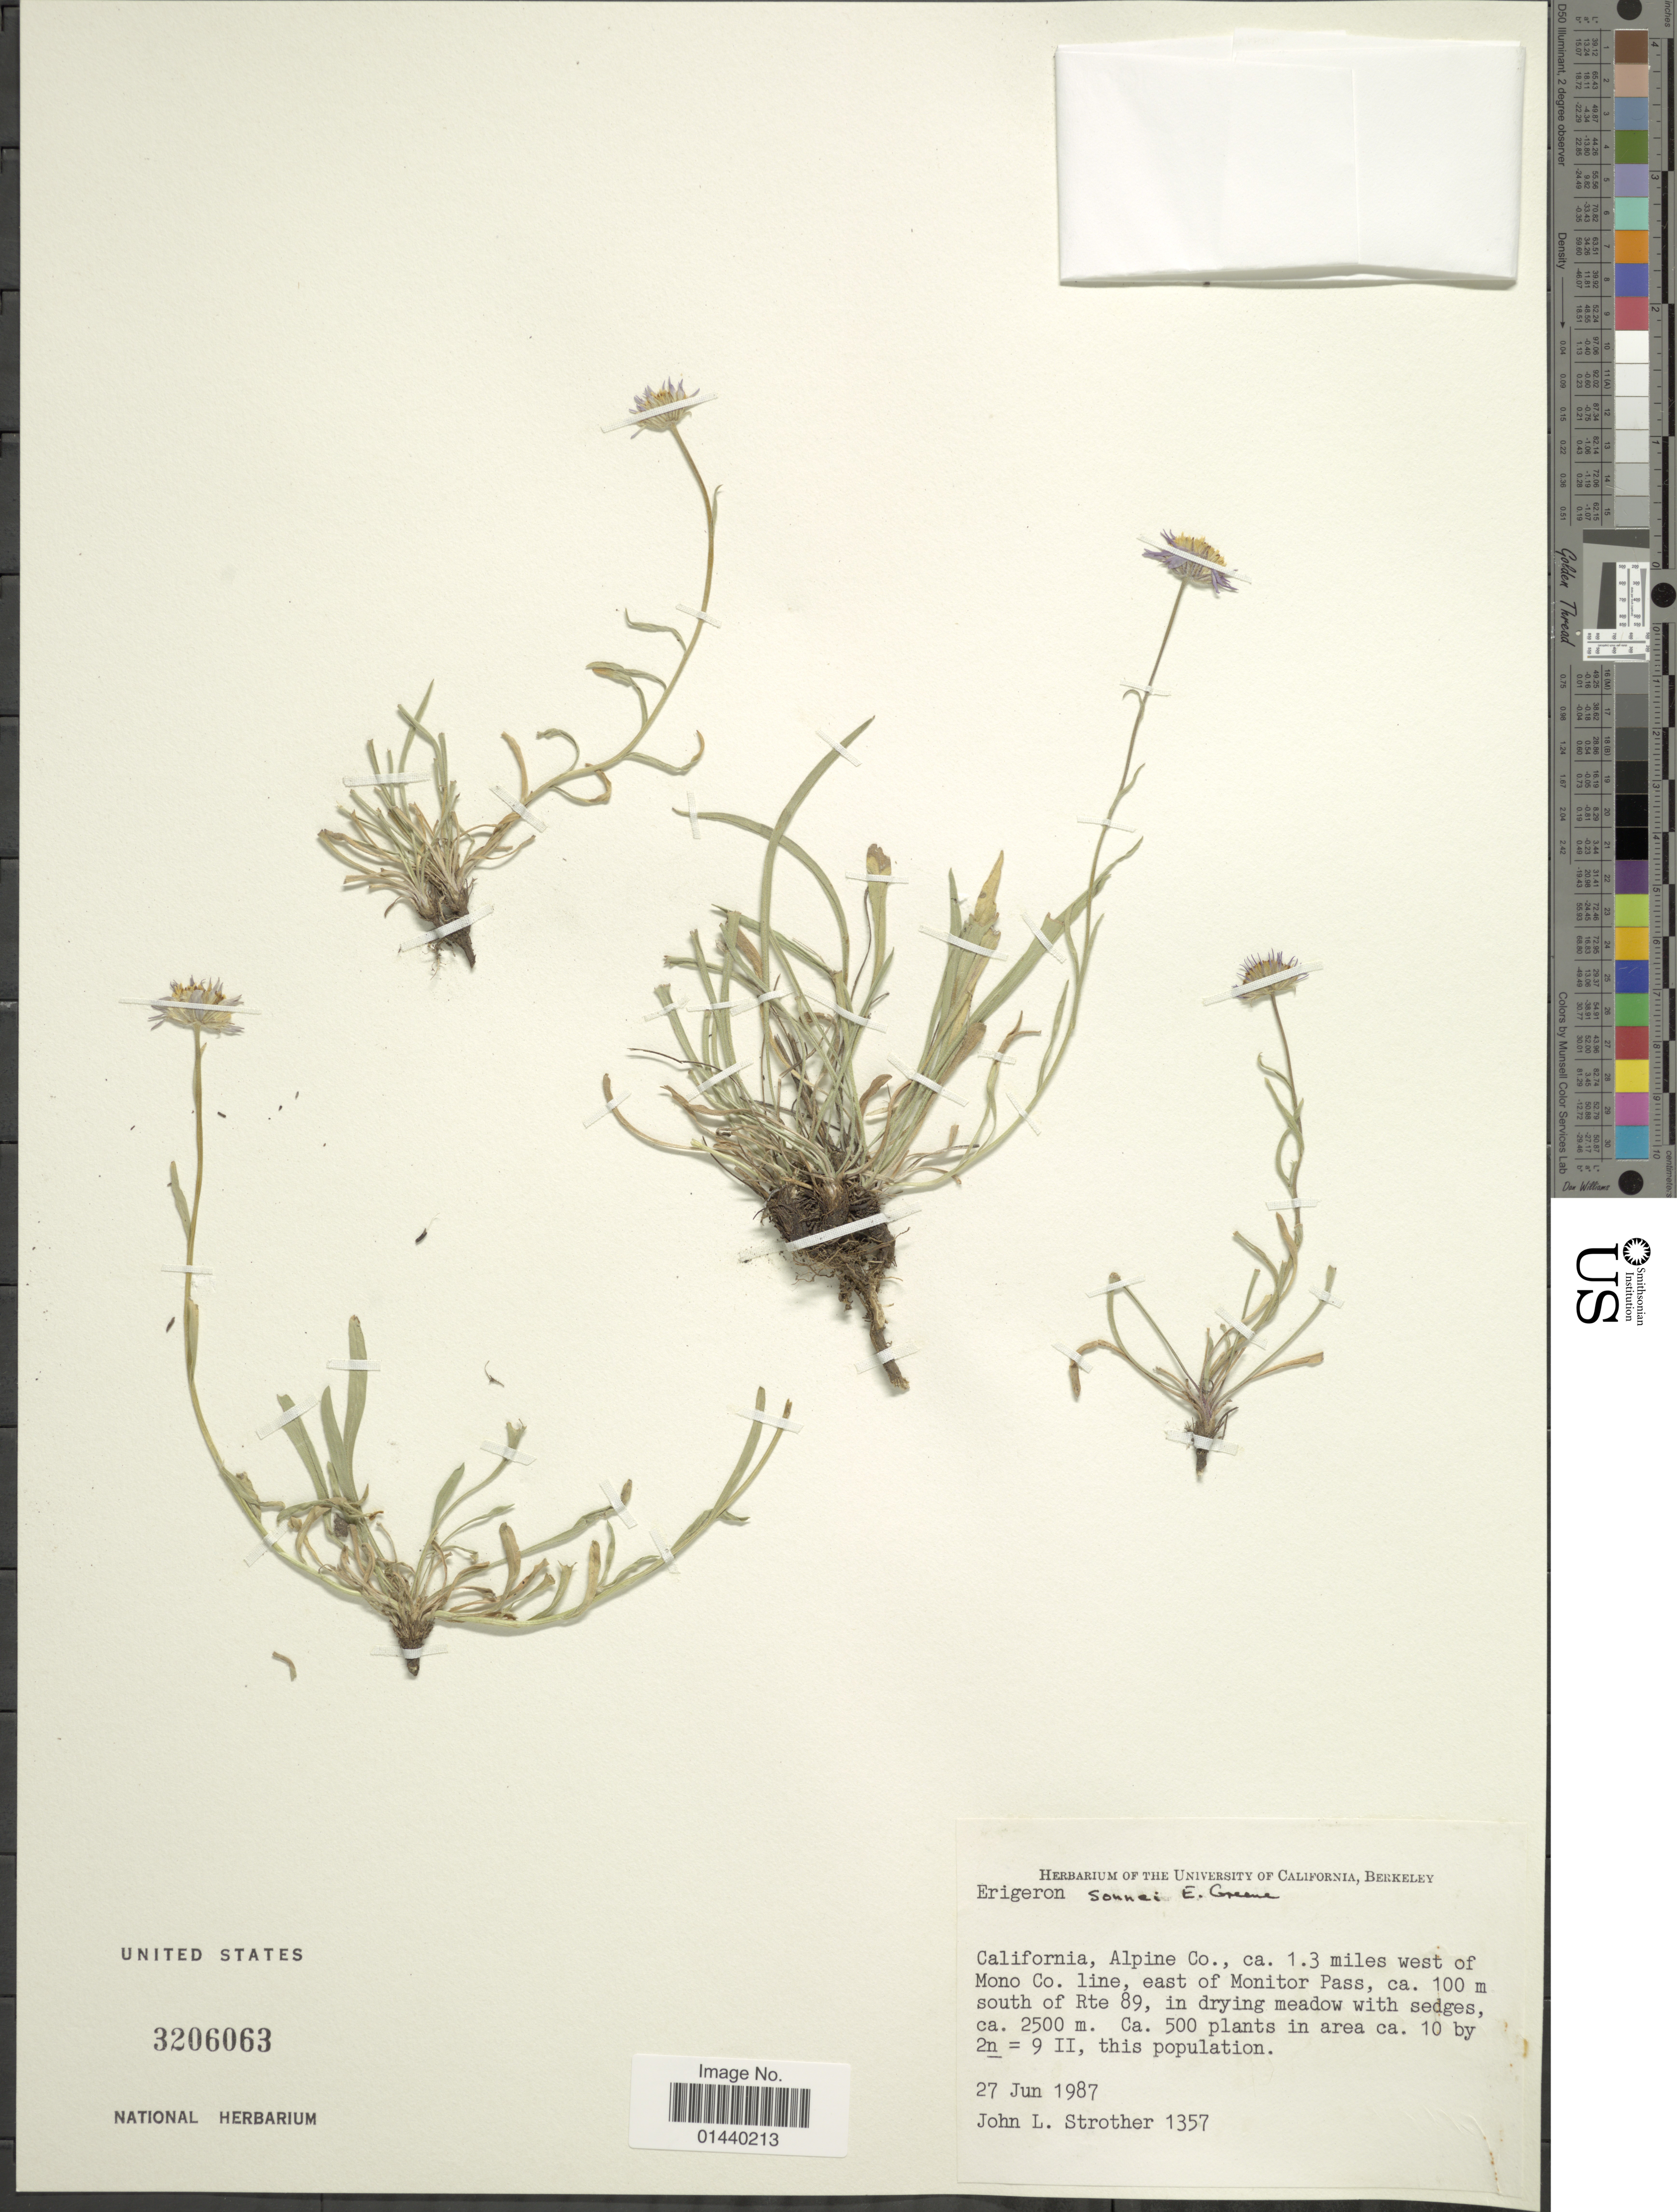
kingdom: Plantae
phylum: Tracheophyta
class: Magnoliopsida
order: Asterales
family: Asteraceae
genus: Erigeron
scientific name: Erigeron sonnei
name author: Greene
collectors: J. L. Strother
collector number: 1357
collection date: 1987-06-27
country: United States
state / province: California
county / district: Mono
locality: Alpine Co., ca. 1.3 miles west of Mono Co. line, east of Monitor Pass, ca. 100 m south of Rte 89.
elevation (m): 2500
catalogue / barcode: US 3206063